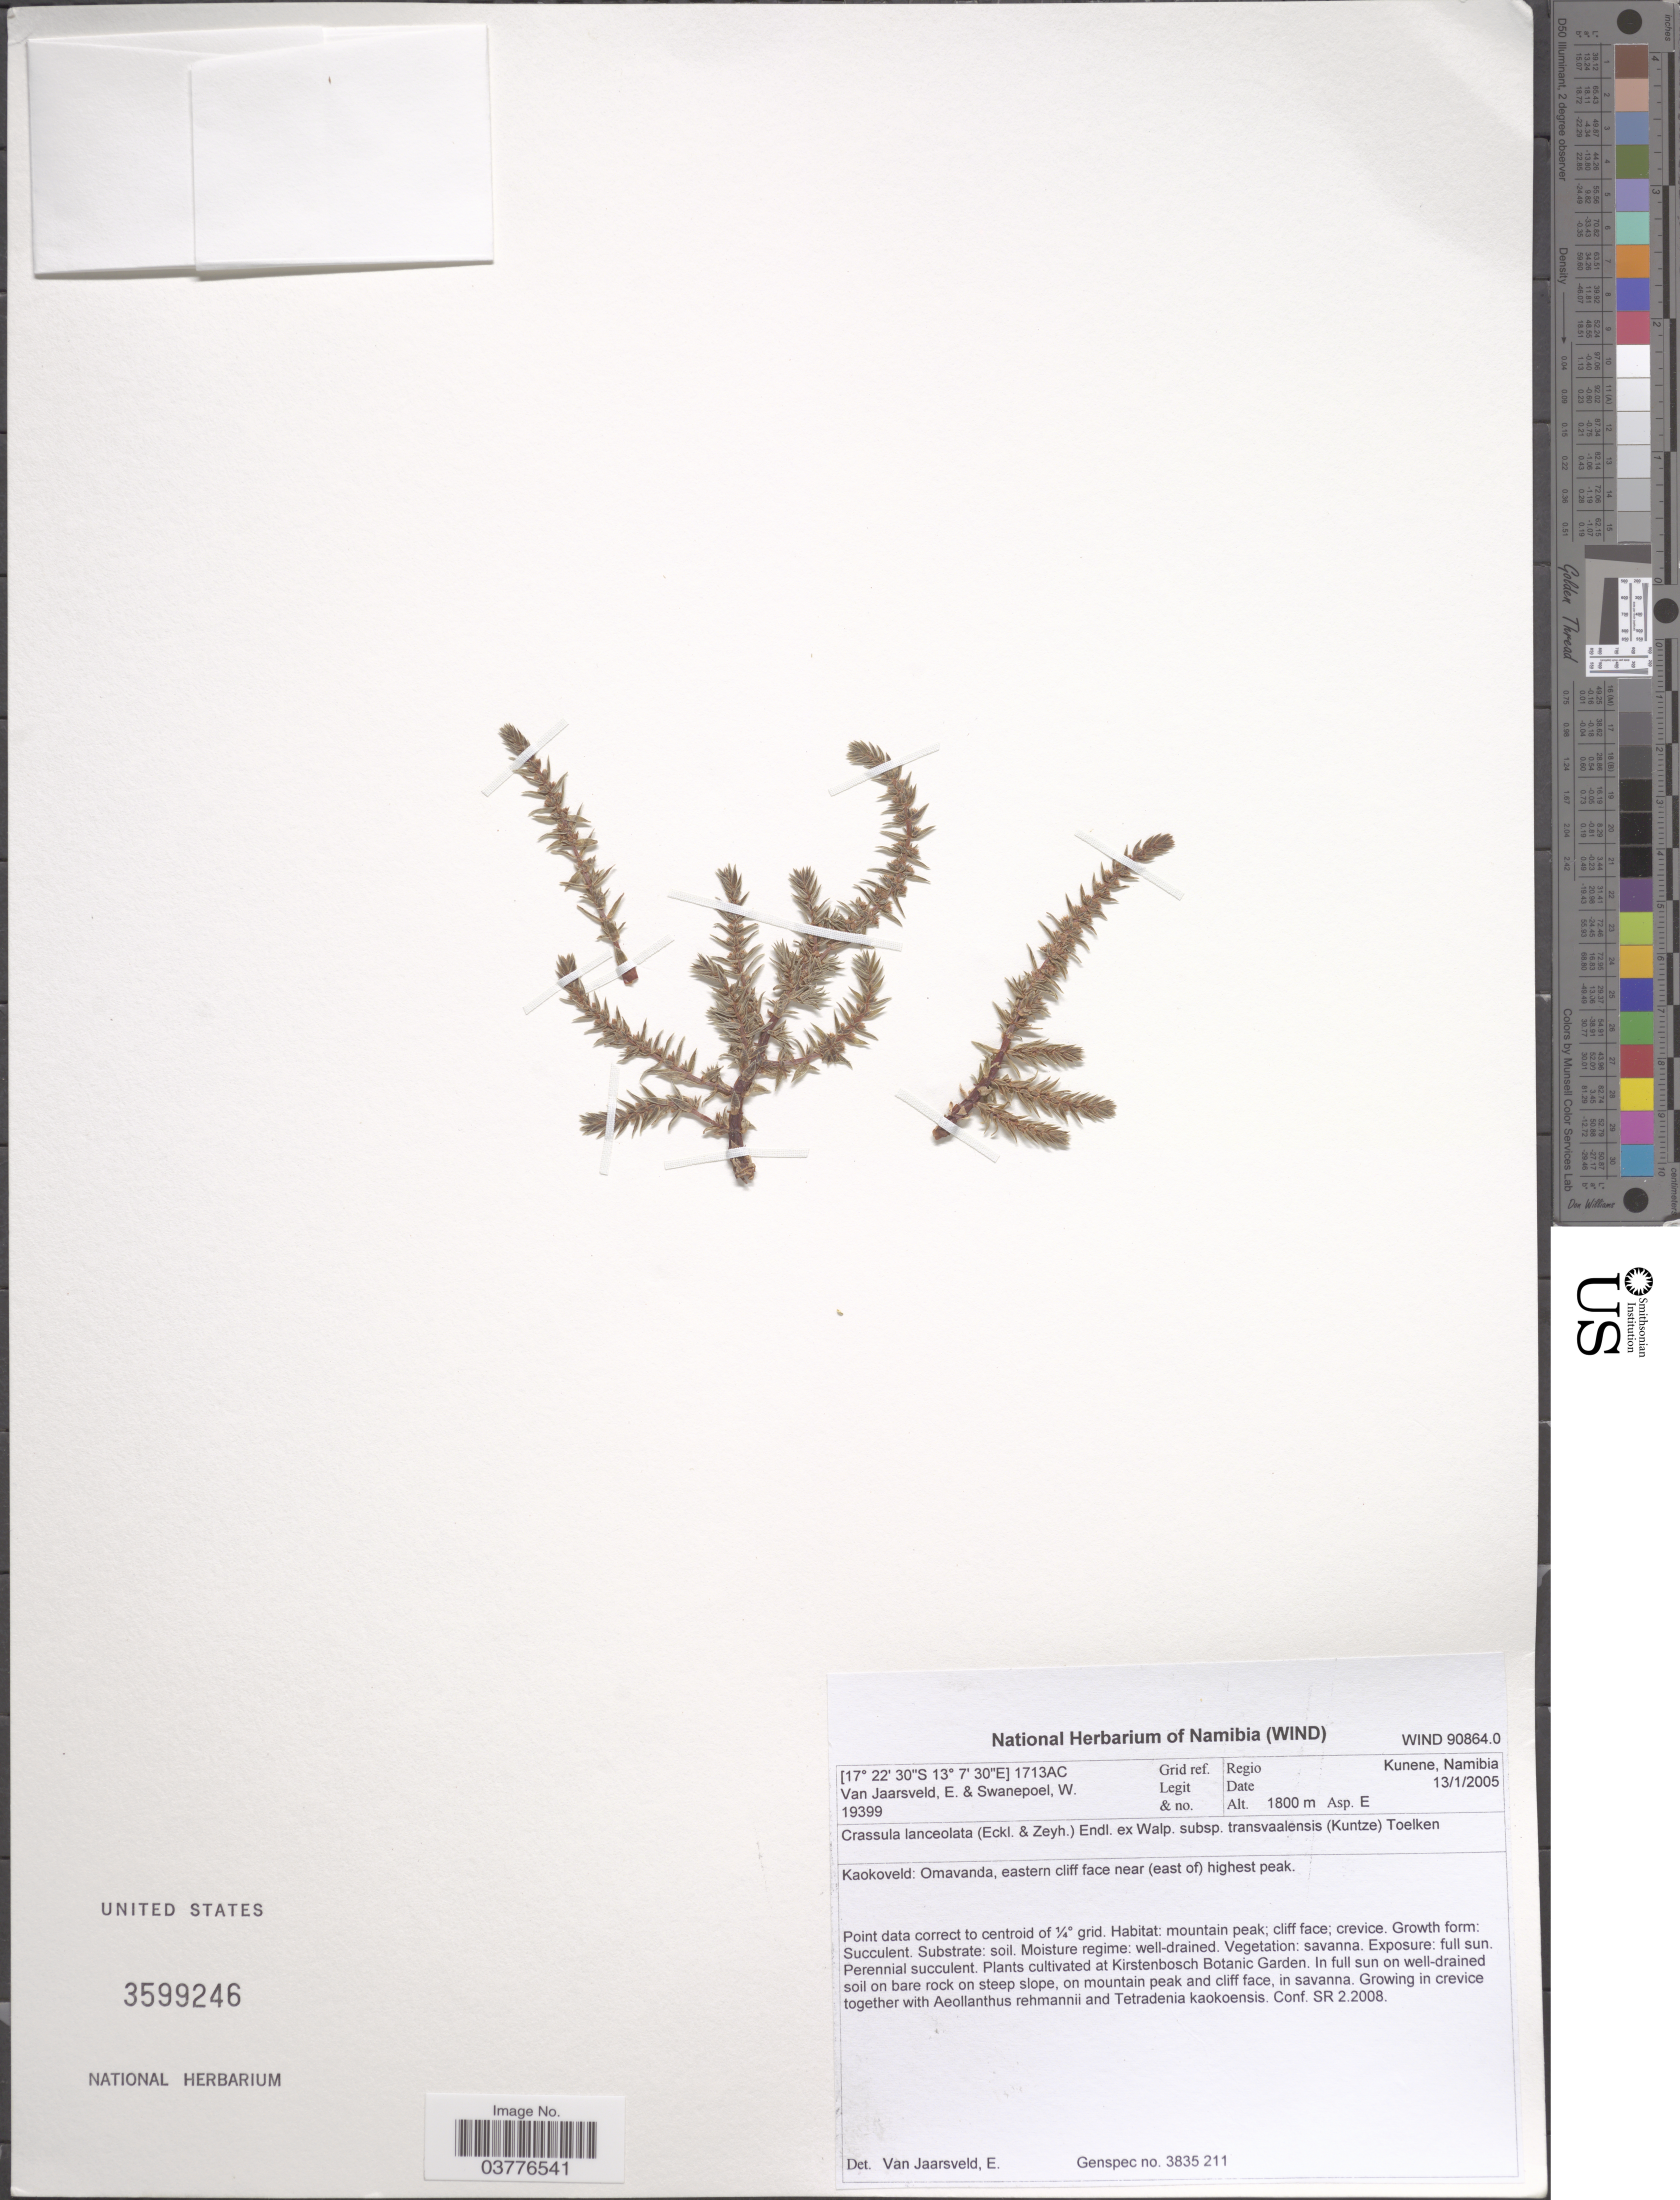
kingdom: Plantae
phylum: Tracheophyta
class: Magnoliopsida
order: Saxifragales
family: Crassulaceae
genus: Crassula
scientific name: Crassula lanceolata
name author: (Eckl. & Zeyh.) Endl.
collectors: E. van Jaarsveld & W. Swanepoel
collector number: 19399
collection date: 2005-01-13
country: Namibia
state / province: Kunene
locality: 1713AC. Grid ref. Regio Kunene. Kaokoveld: Omavanda, eastern cliff face near (east of) highest peak.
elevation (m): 1800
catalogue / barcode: US 3599246